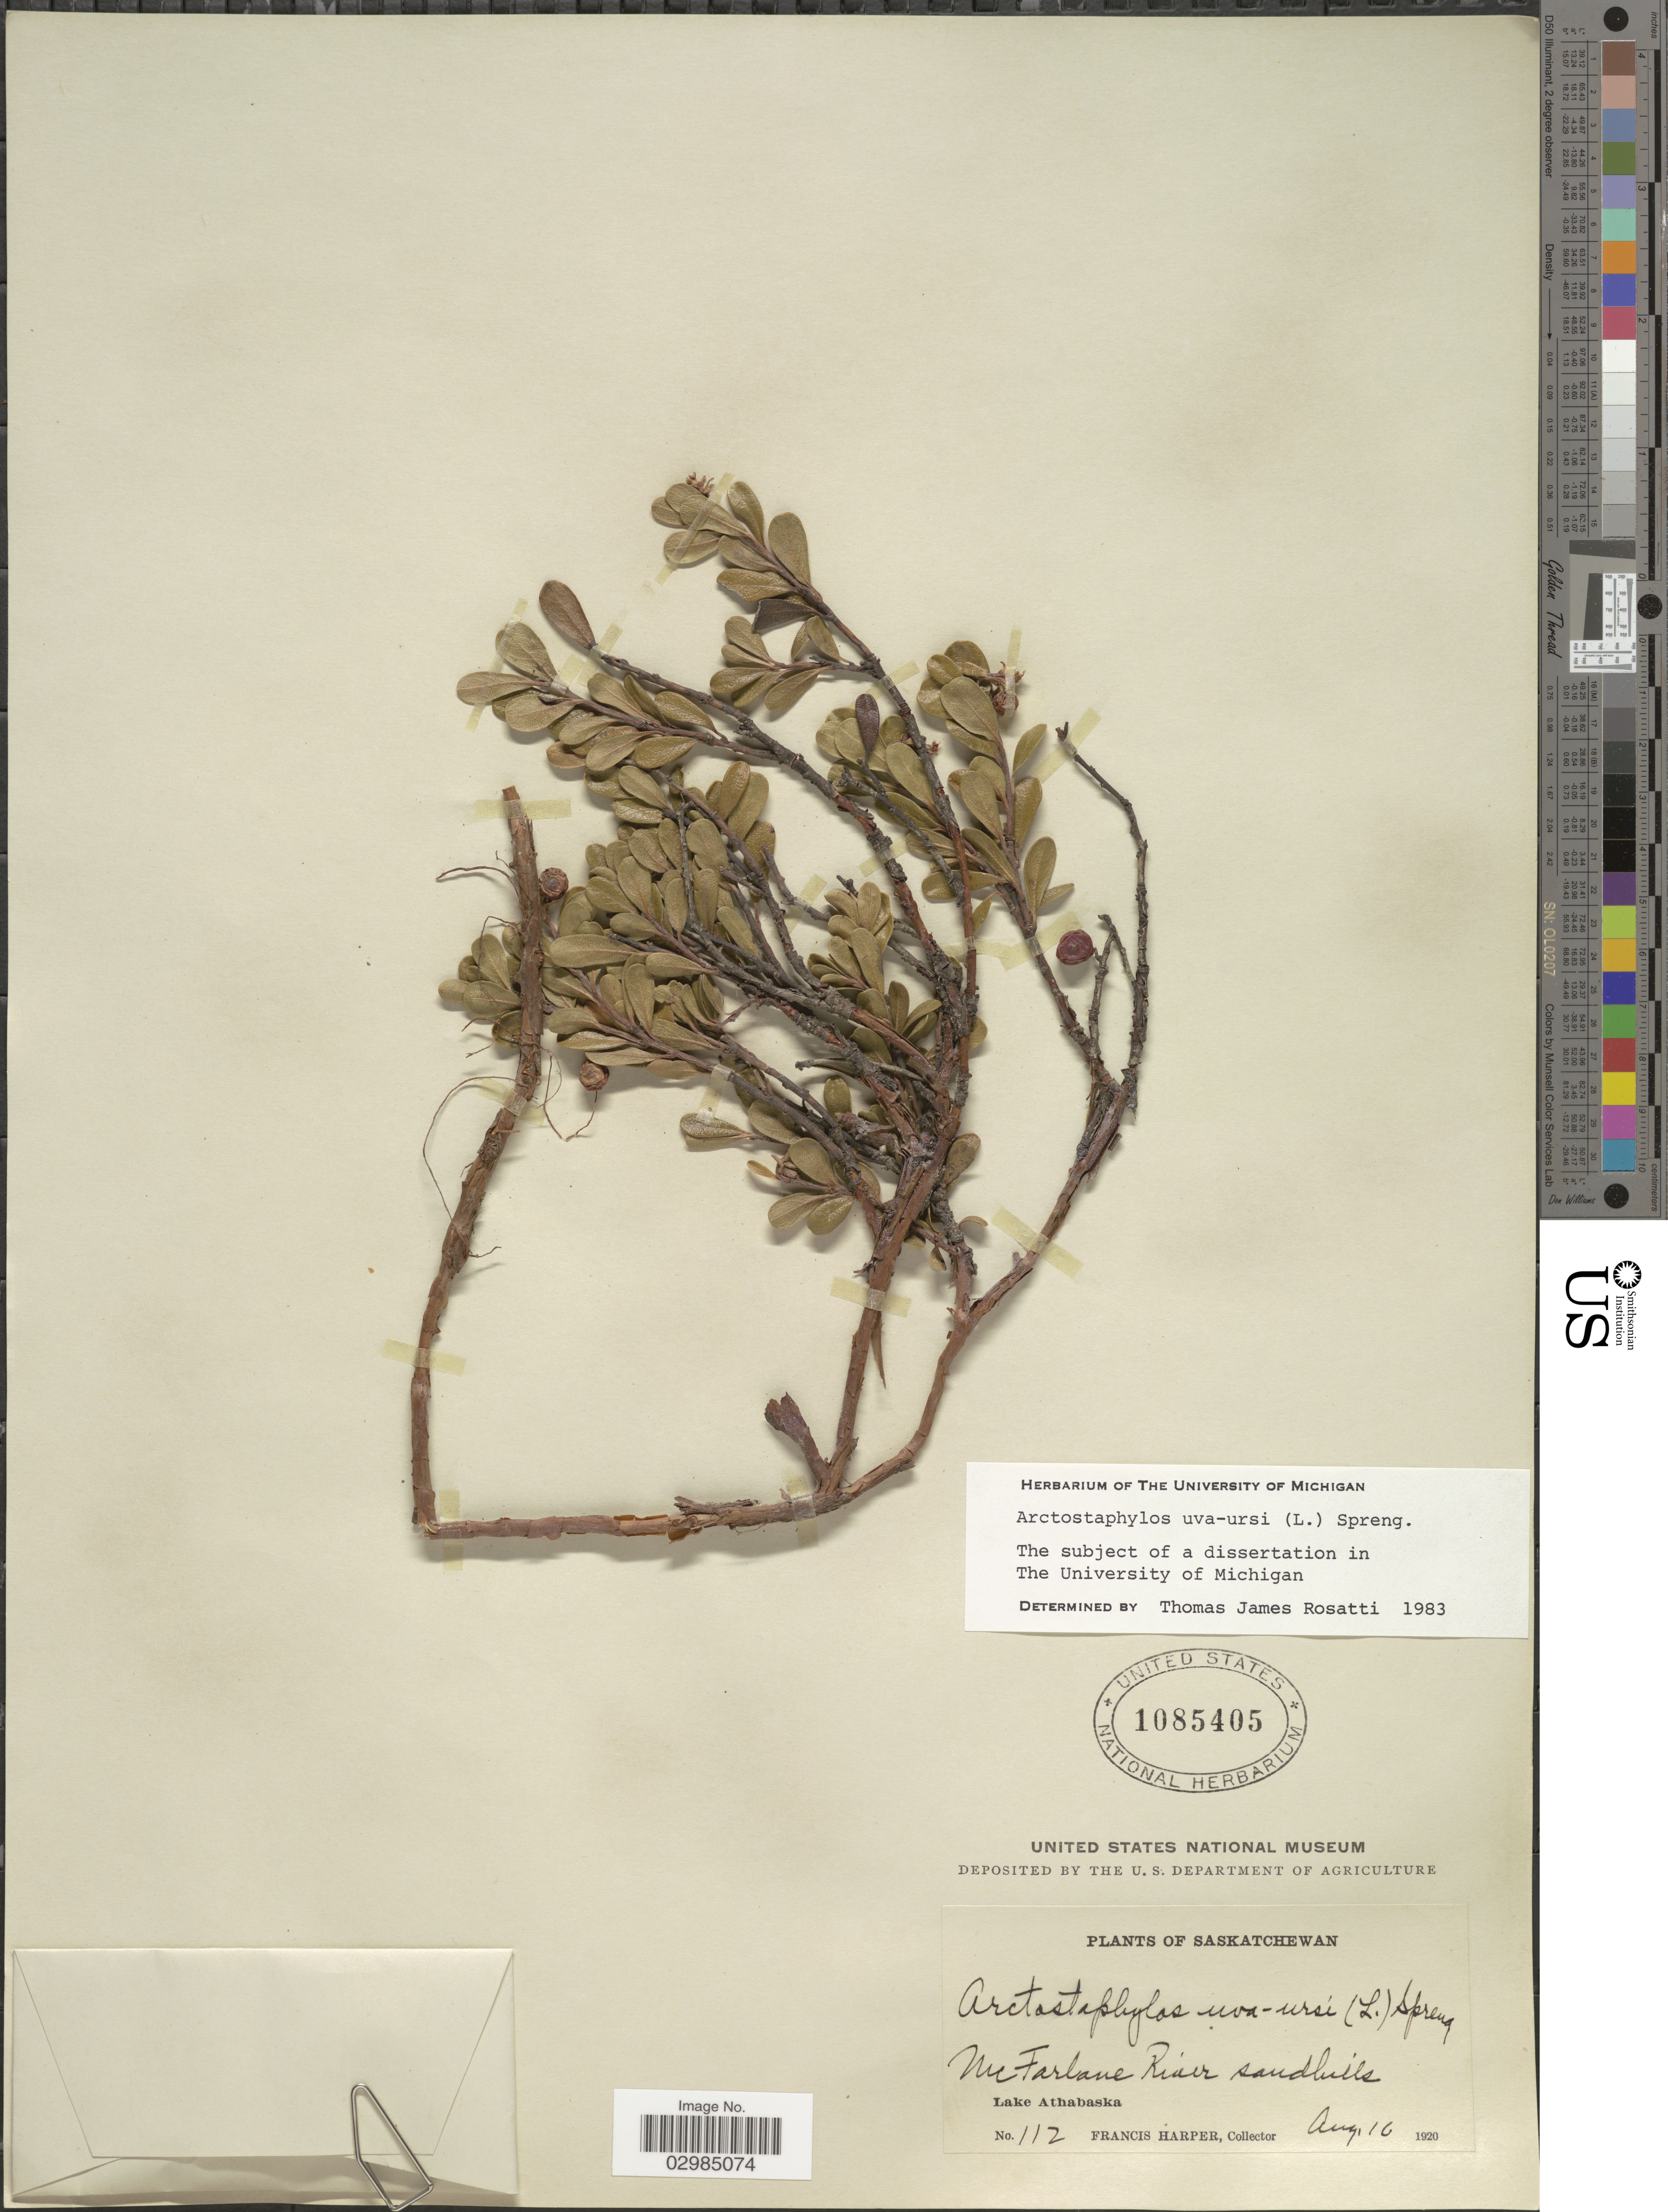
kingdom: Plantae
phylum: Tracheophyta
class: Magnoliopsida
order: Ericales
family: Ericaceae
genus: Arctostaphylos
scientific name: Arctostaphylos uva-ursi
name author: (L.) Spreng.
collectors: F. Harper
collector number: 112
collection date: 1920-08-16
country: Canada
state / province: Saskatchewan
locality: McFarlane River sandhills, Lake Athabaska.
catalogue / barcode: US 1085405